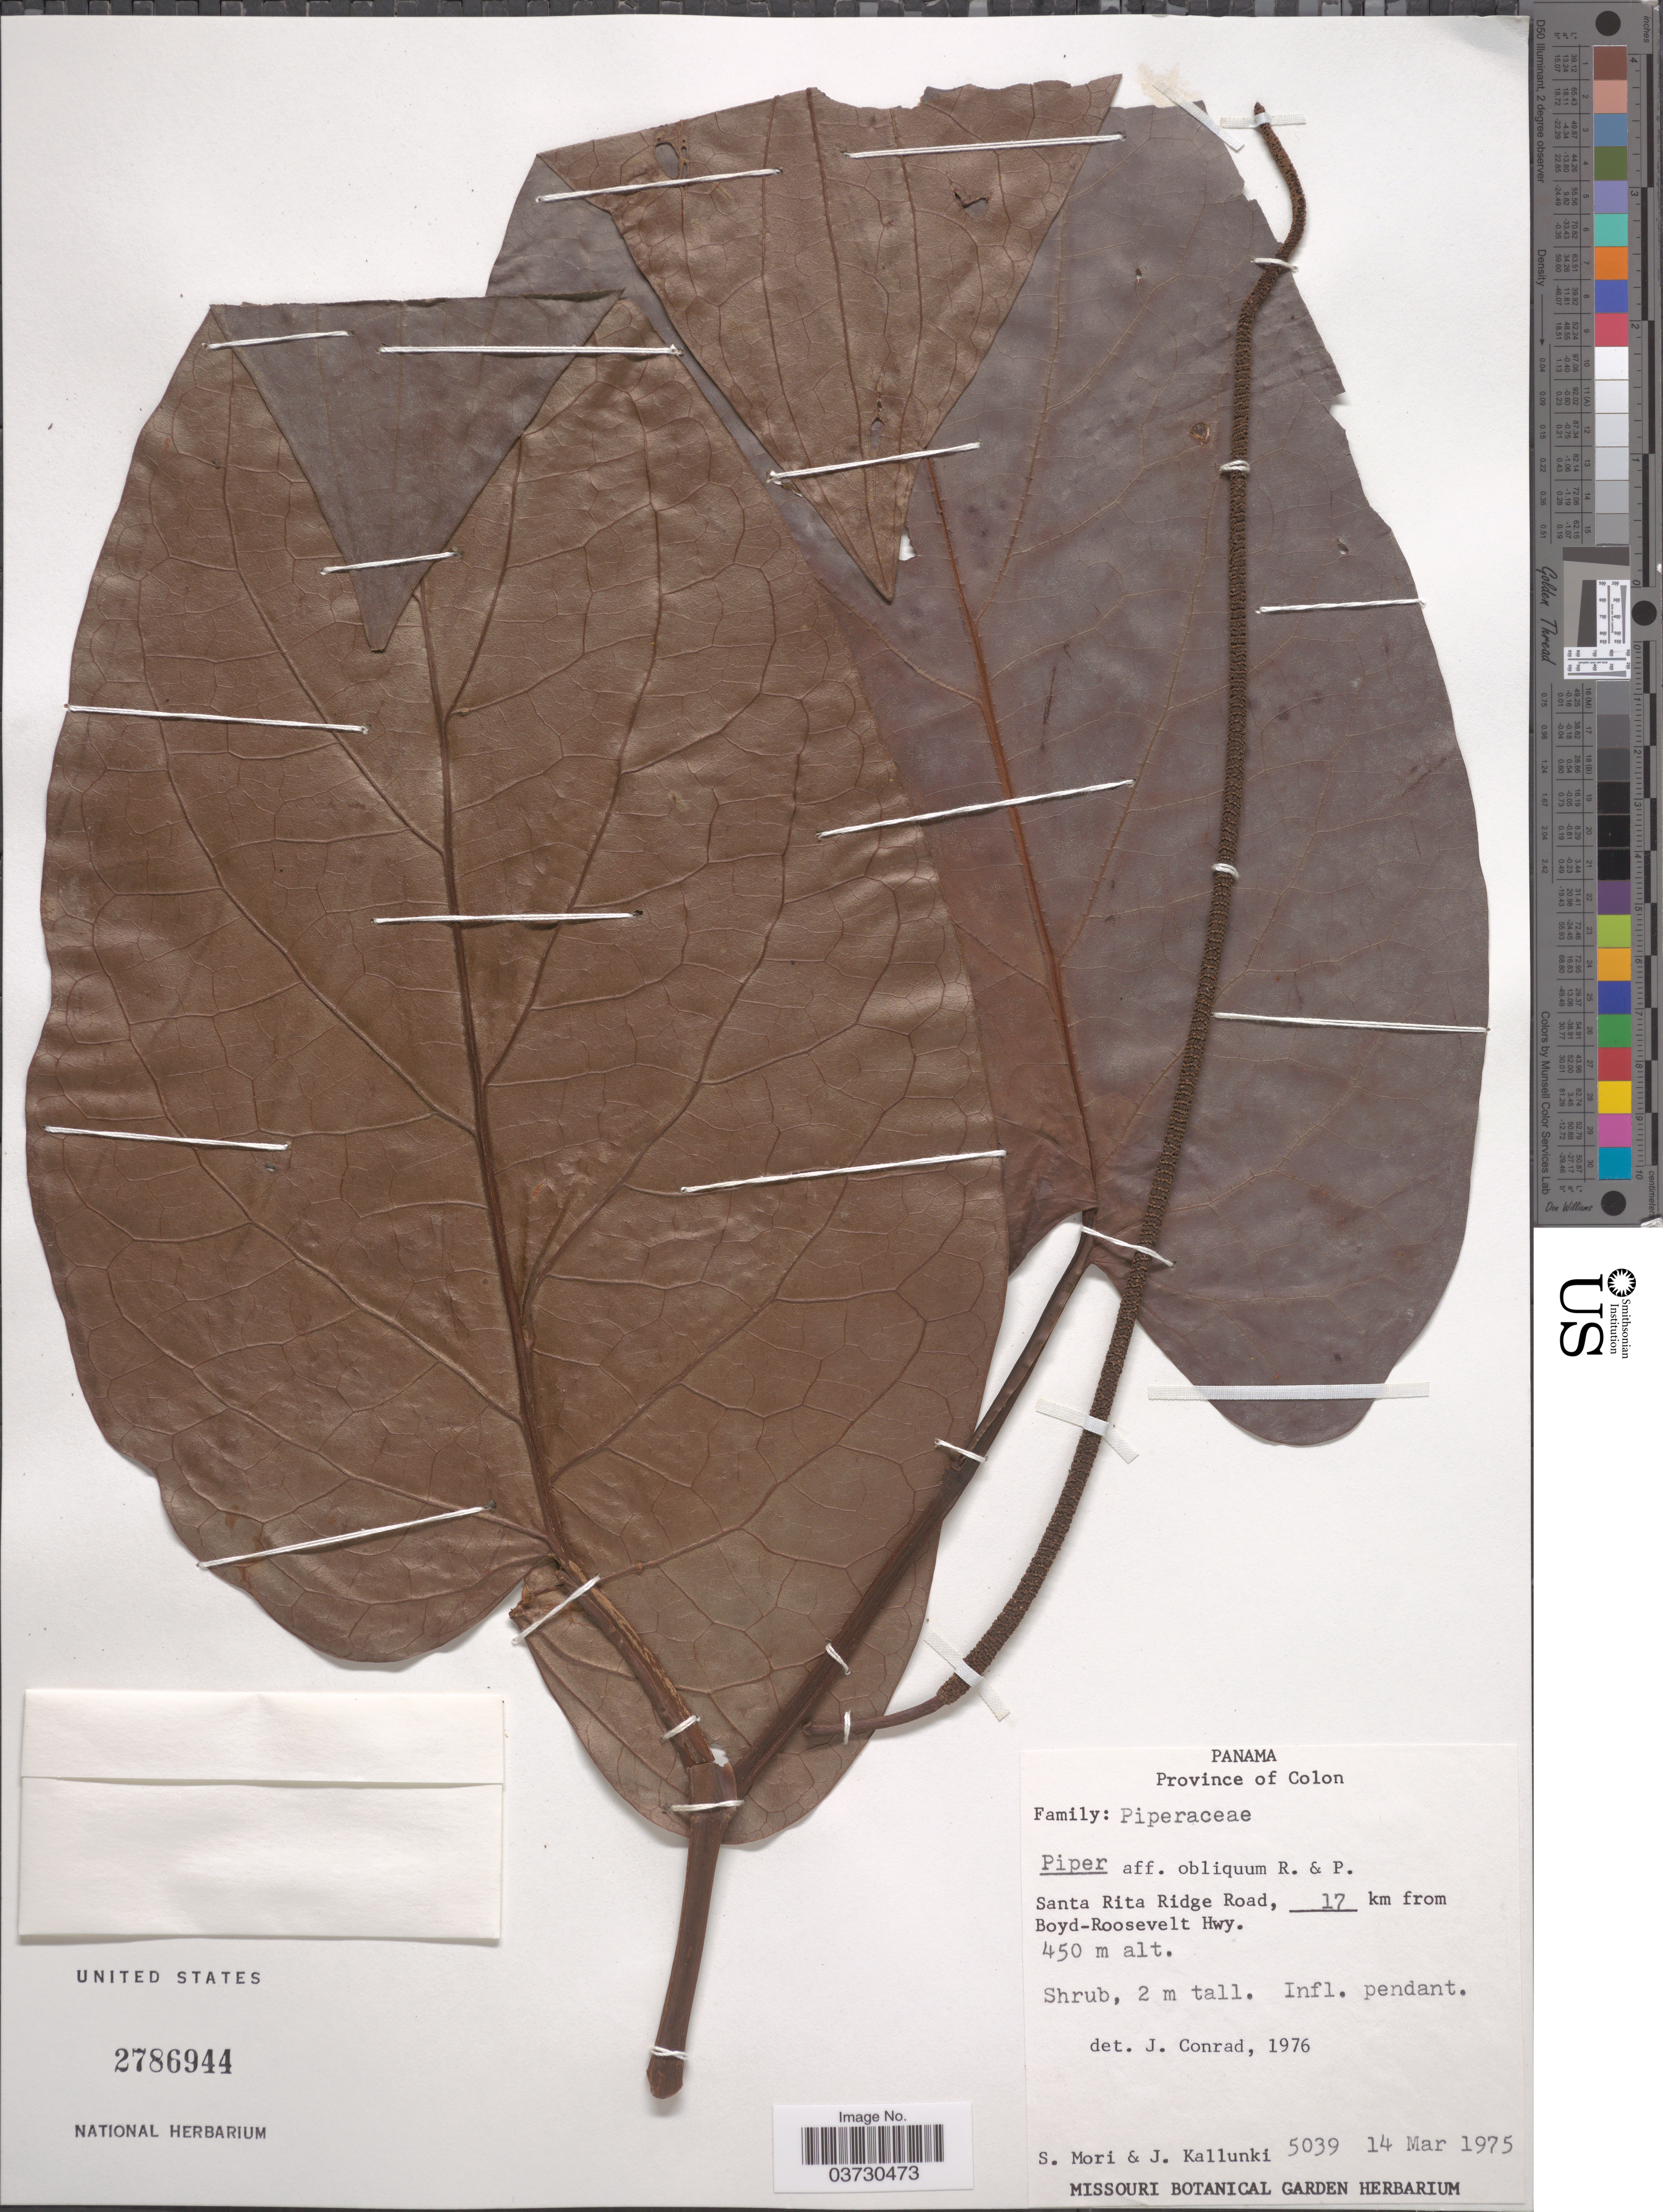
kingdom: Plantae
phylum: Tracheophyta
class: Magnoliopsida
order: Piperales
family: Piperaceae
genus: Piper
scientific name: Piper obliquum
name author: Ruiz & Pav.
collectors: S. Mori & J. Kallunki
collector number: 5039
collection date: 1975-03-14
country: Panama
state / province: Colón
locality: Santa Rita Ridge Road, 17 km from Boyd-Roosevelt Hwy.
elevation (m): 450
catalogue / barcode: US 2786944